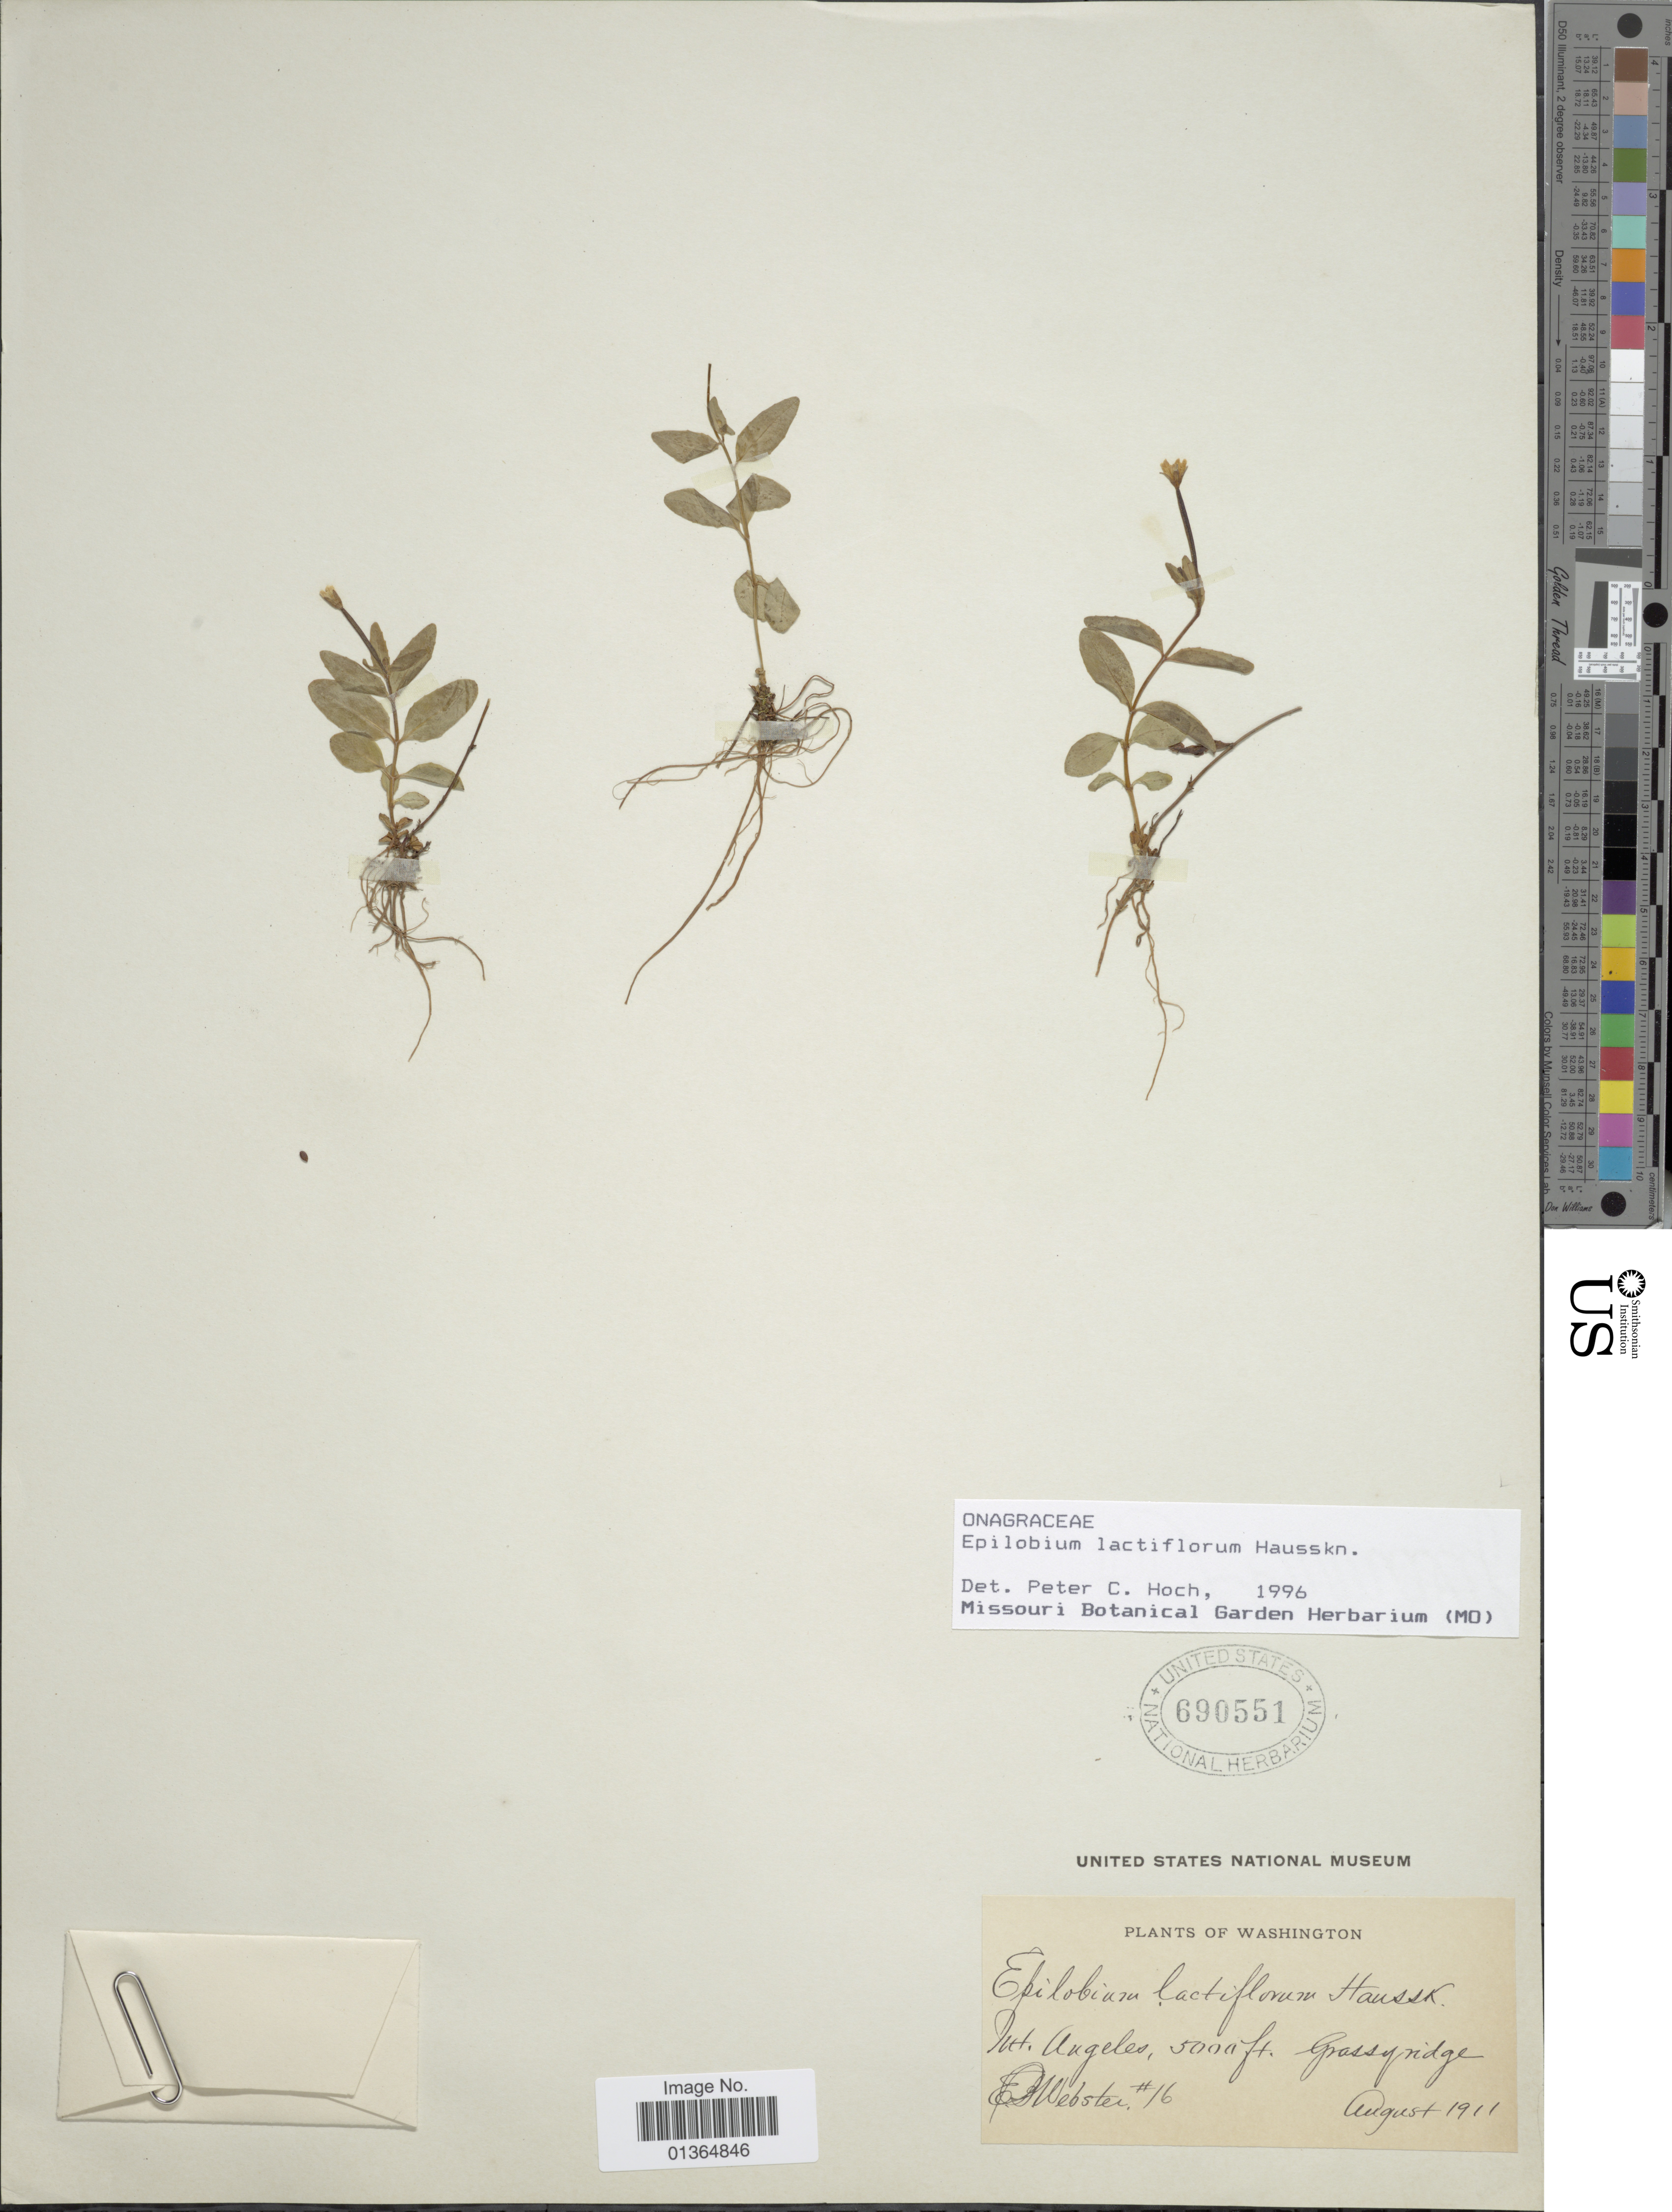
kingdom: Plantae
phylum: Tracheophyta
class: Magnoliopsida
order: Myrtales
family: Onagraceae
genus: Epilobium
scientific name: Epilobium lactiflorum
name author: Hausskn.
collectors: E. B. Webster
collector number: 16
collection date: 1911-08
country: United States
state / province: Washington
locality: Mt. Angeles.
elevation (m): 1524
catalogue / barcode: US 690551